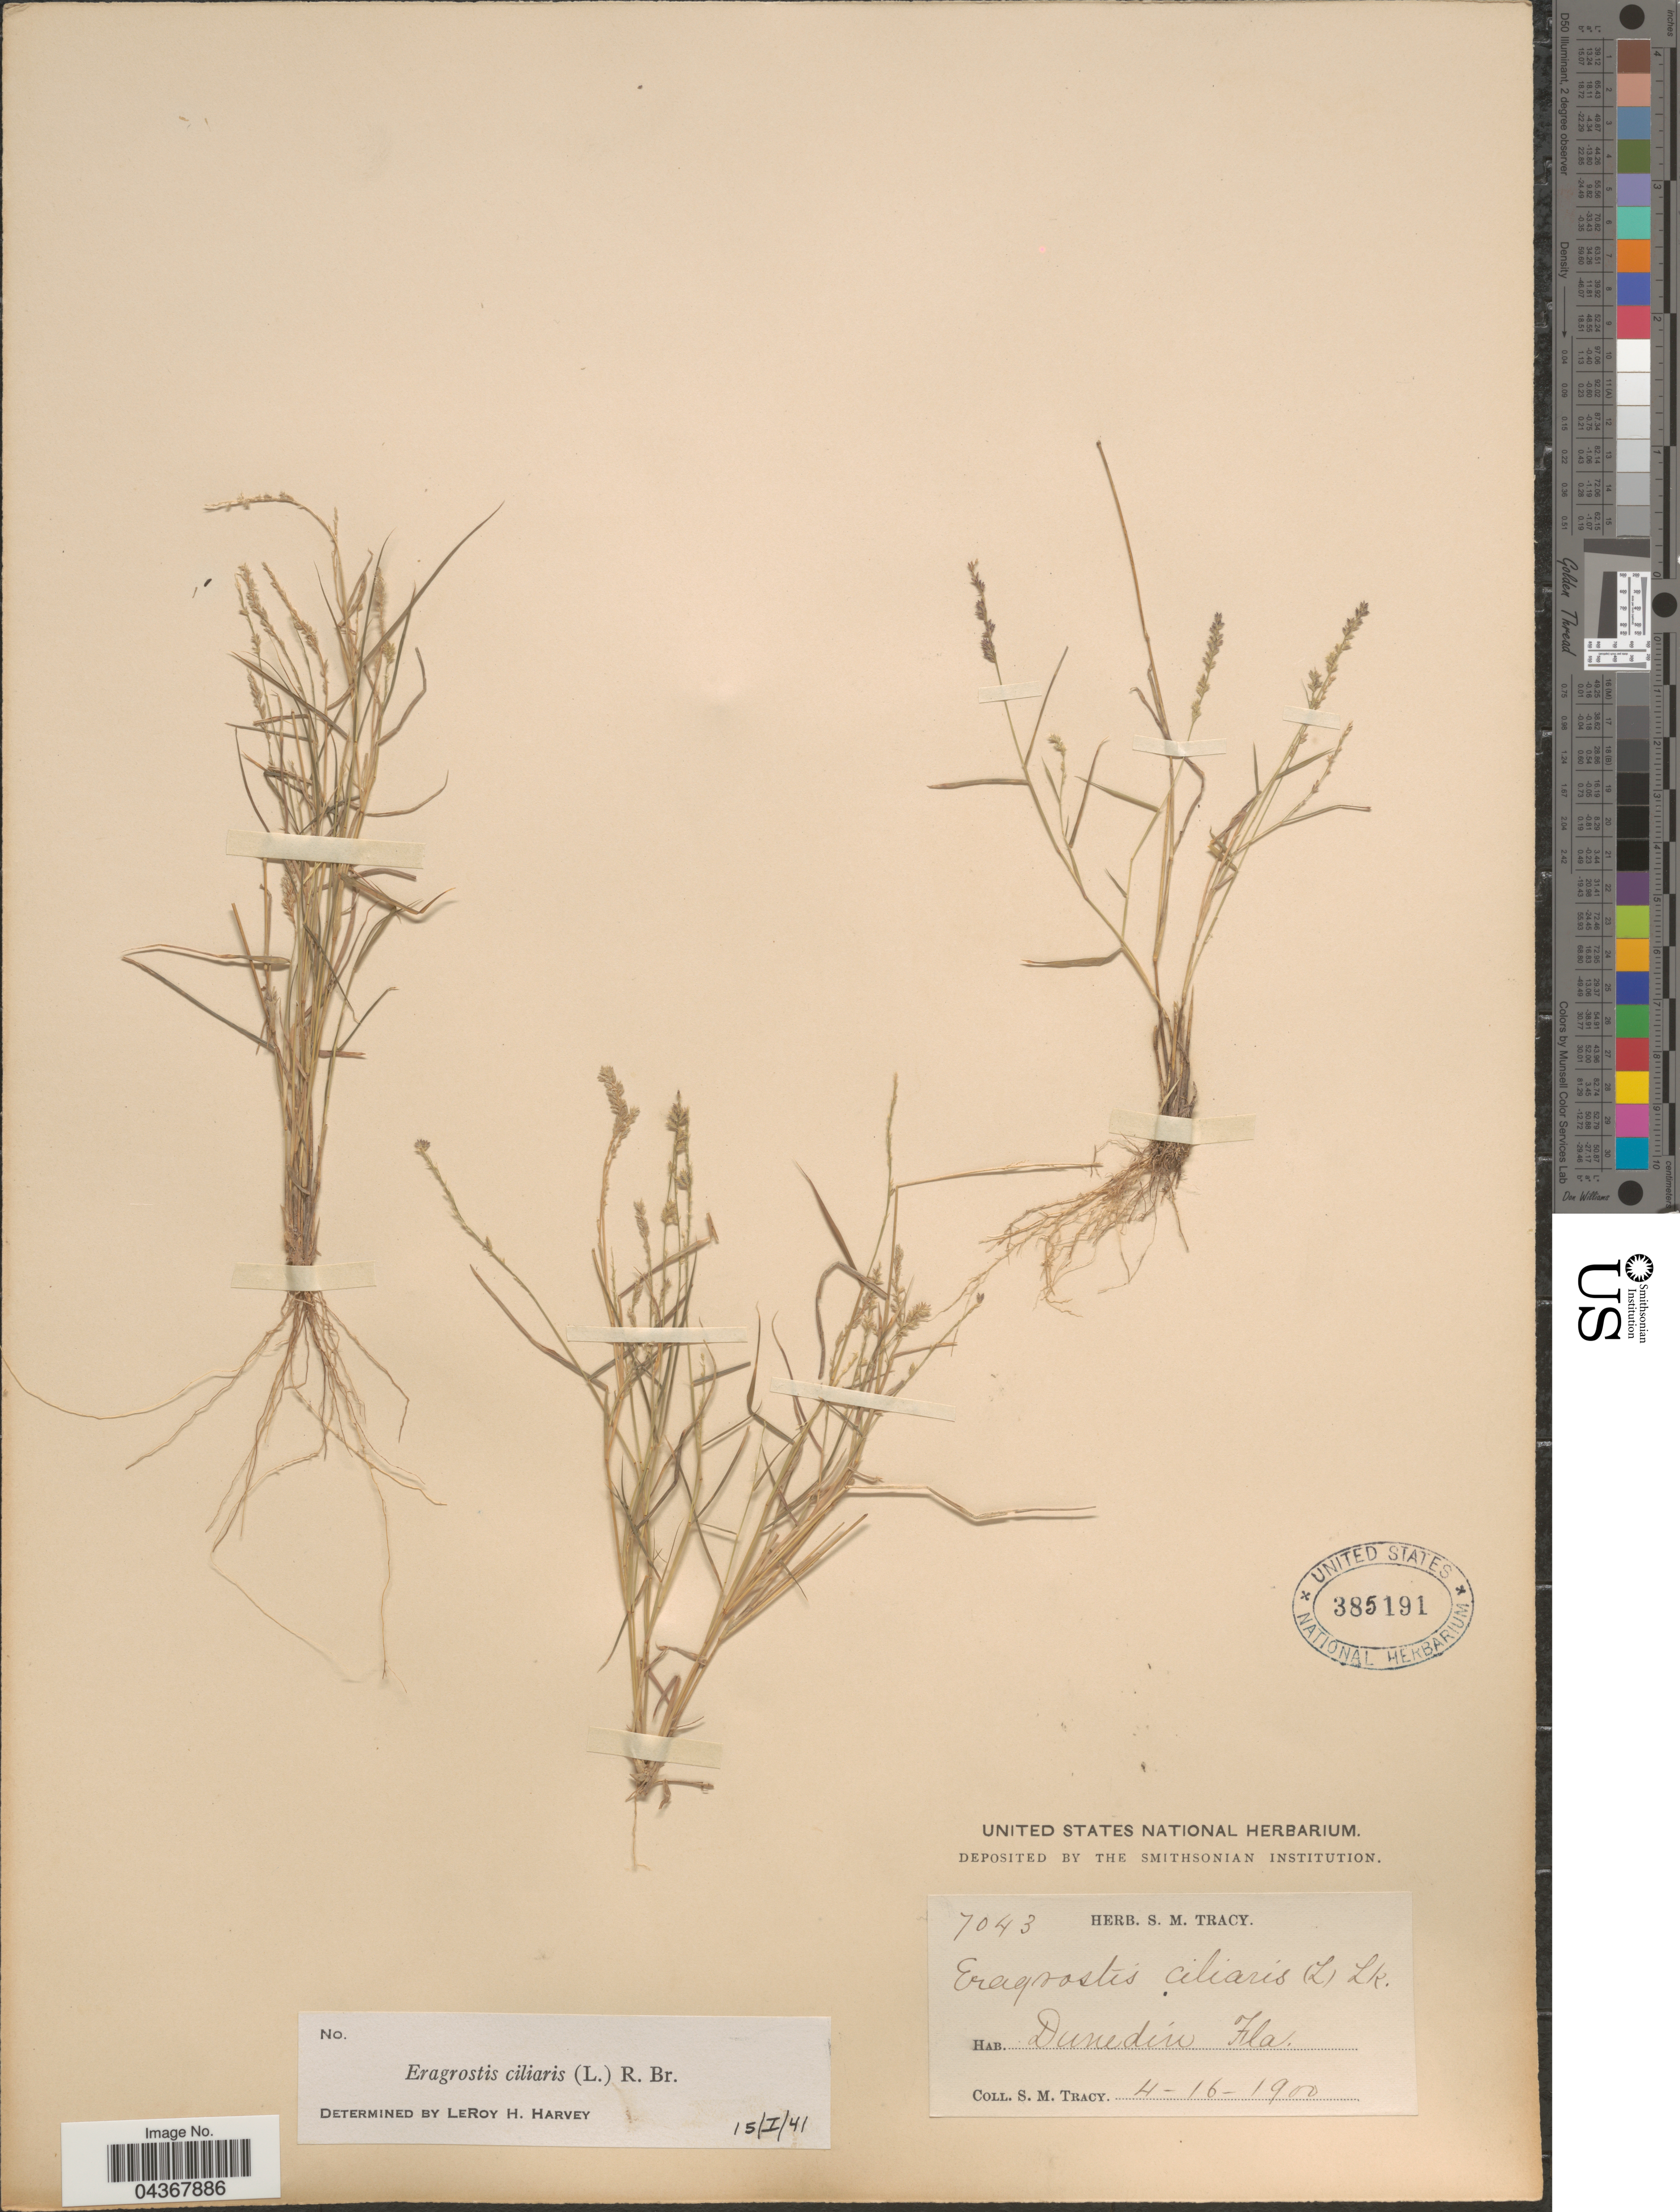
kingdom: Plantae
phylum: Tracheophyta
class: Liliopsida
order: Poales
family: Poaceae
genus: Eragrostis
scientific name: Eragrostis ciliaris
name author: (L.) R. Br.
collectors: S. M. Tracy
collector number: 7043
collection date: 1900-04-16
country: United States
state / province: Florida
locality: Dunedin.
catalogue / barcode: US 385191